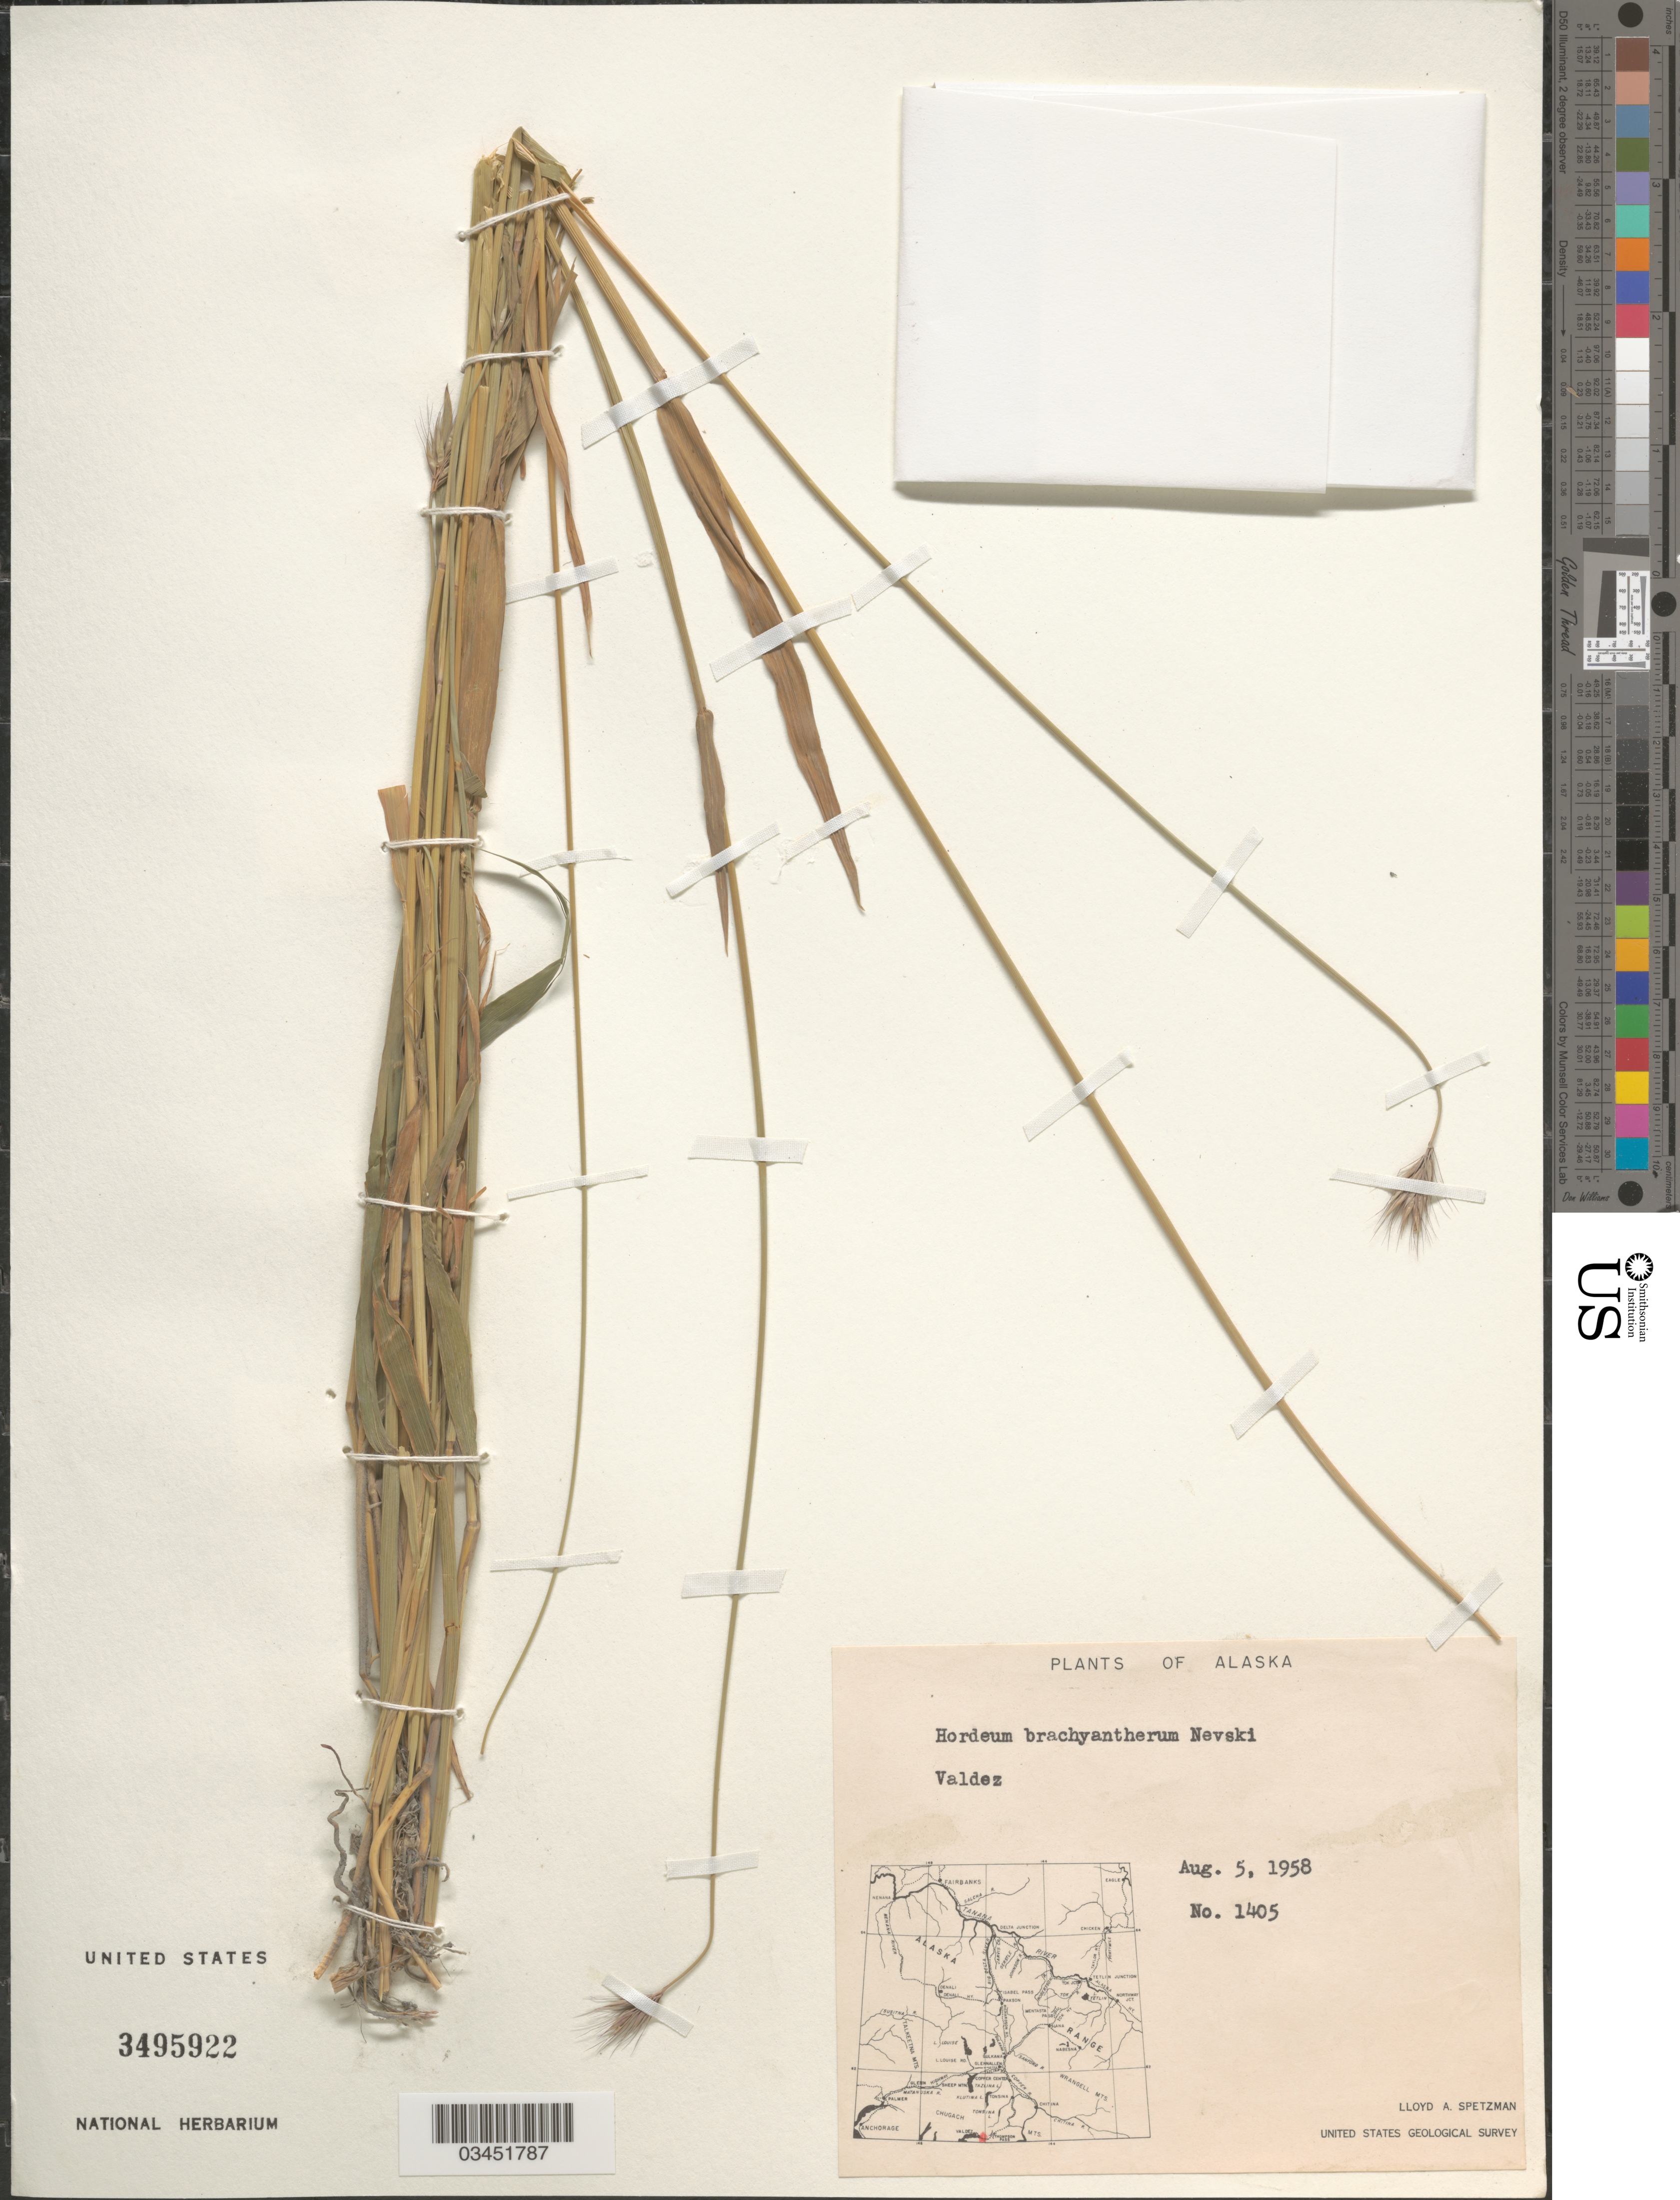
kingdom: Plantae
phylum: Tracheophyta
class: Liliopsida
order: Poales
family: Poaceae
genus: Hordeum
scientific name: Hordeum brachyantherum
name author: Nevski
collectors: L. Spetzman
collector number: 1405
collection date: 1958-08-05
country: United States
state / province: Alaska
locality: Valdez. United States Geological Survey.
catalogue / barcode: US 3495922